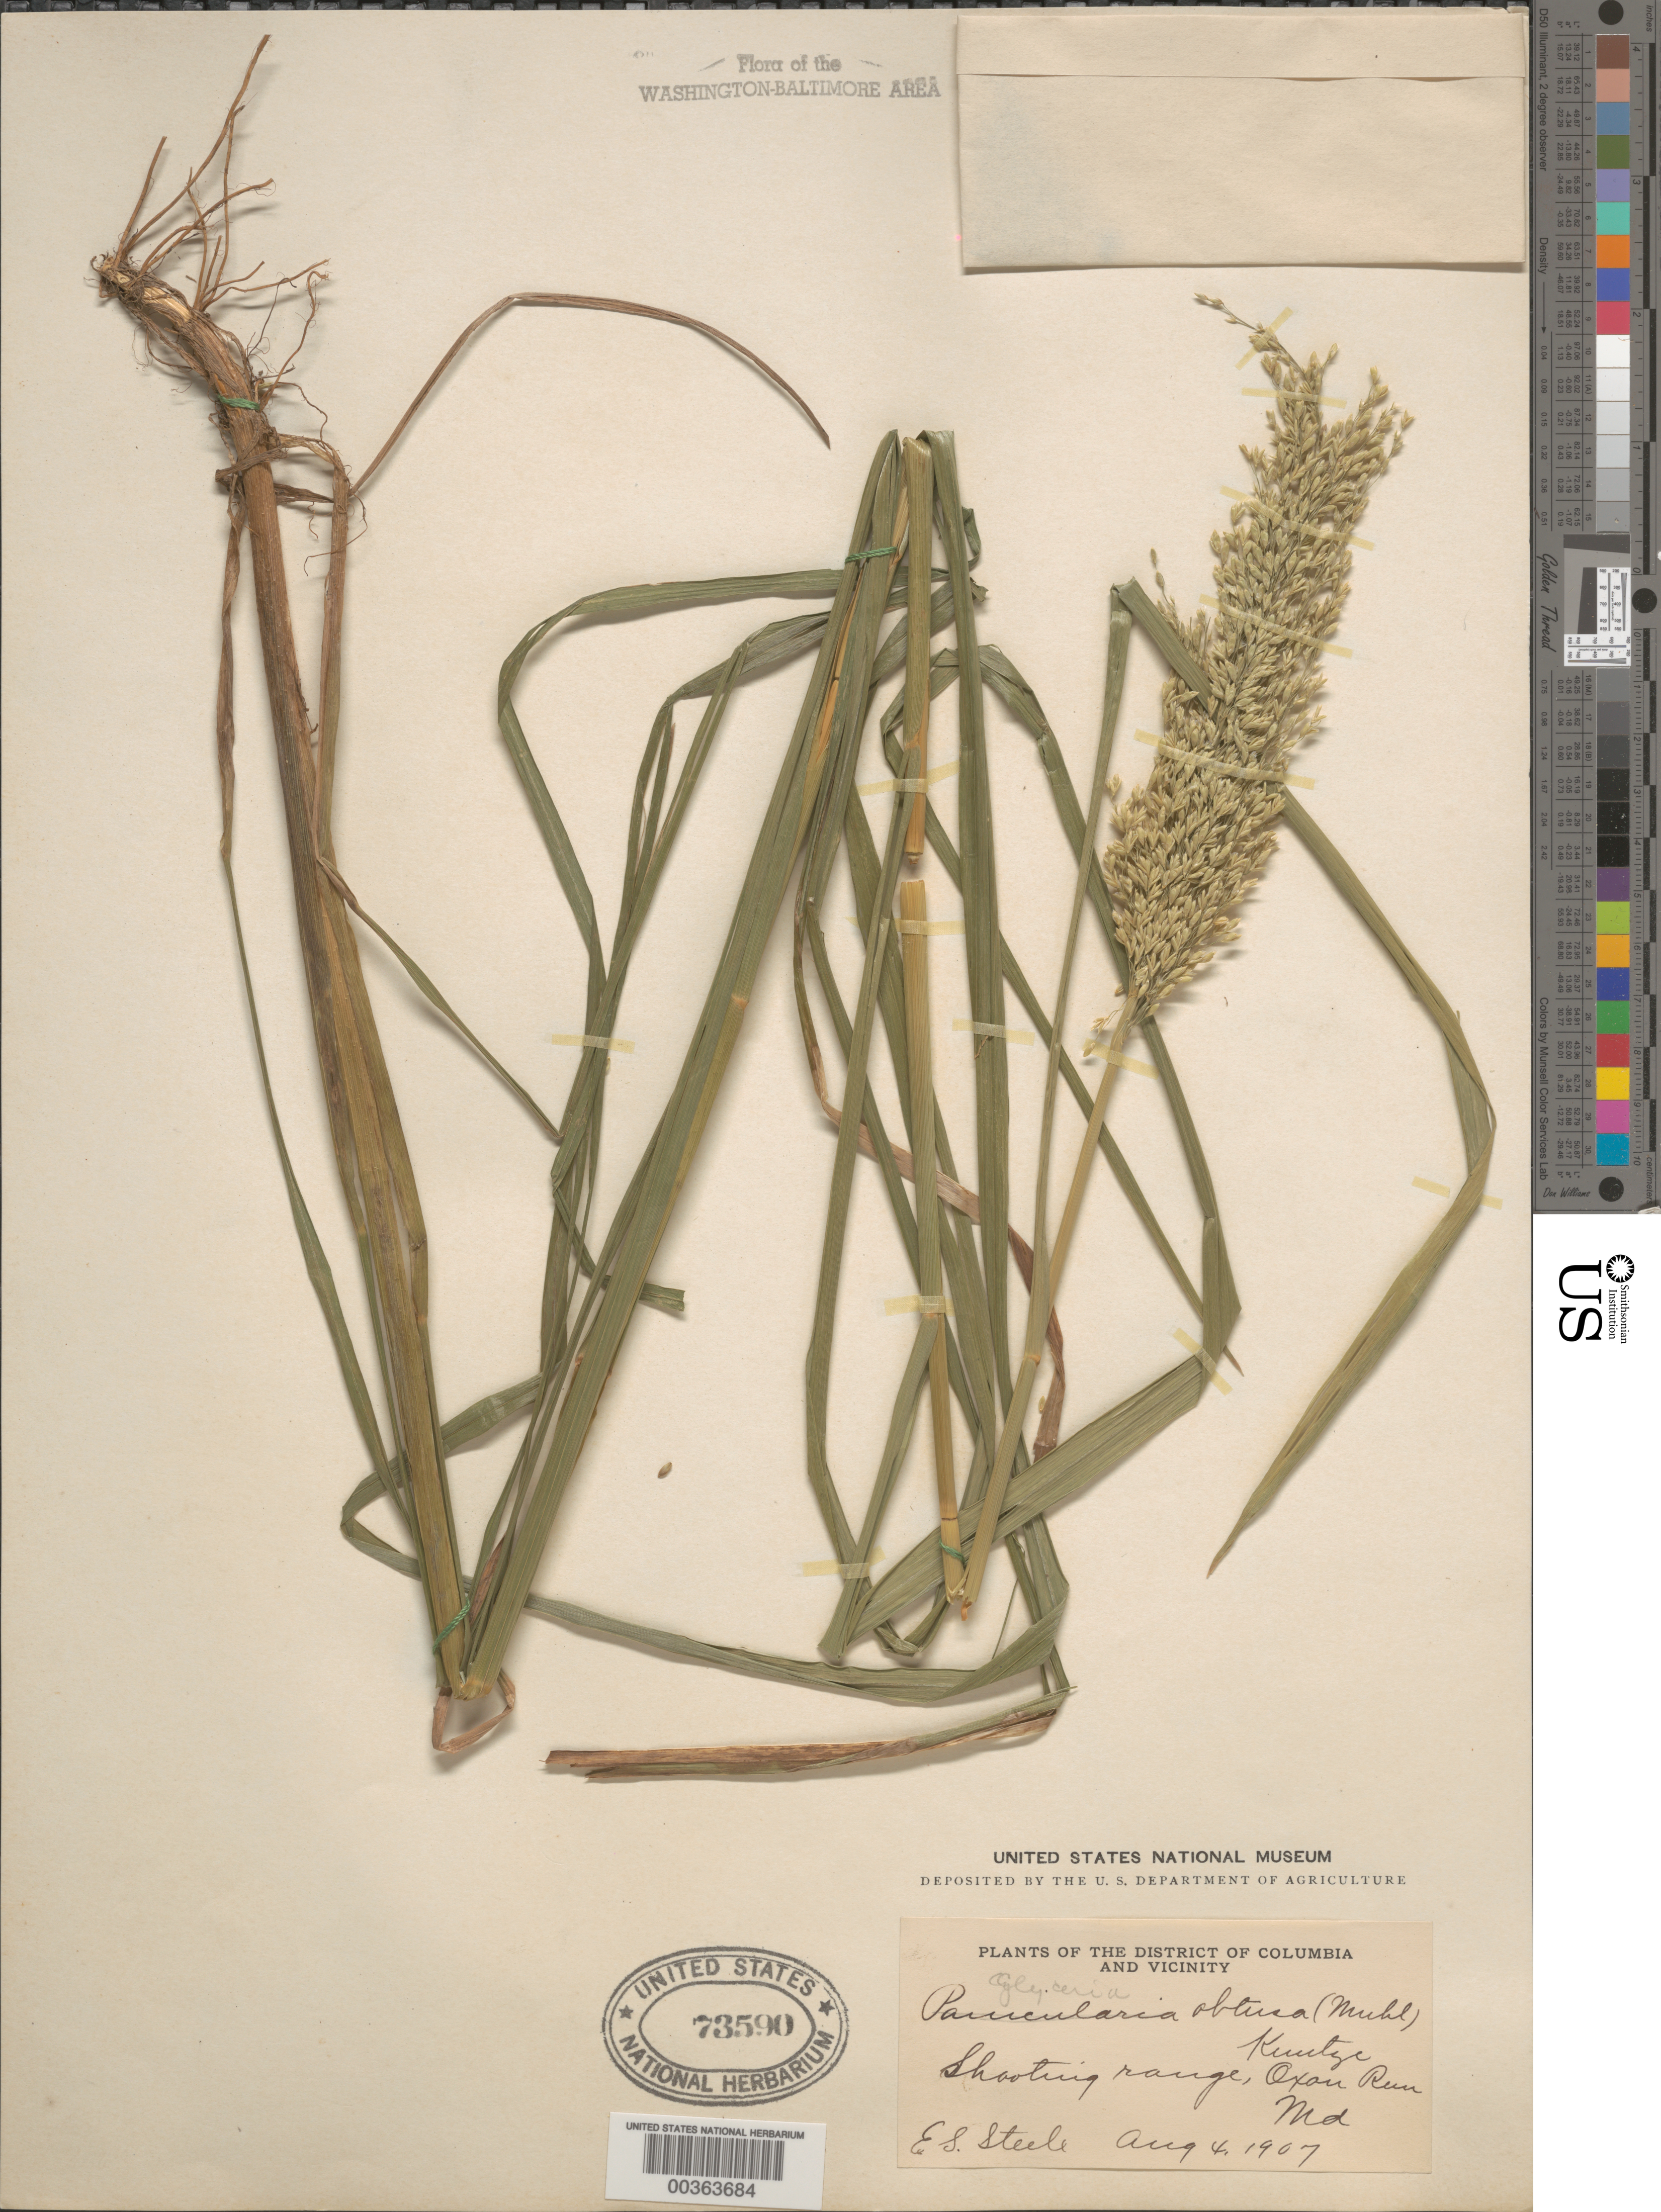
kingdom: Plantae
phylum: Tracheophyta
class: Liliopsida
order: Poales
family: Poaceae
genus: Glyceria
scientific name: Glyceria obtusa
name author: (Muhl.) Trin.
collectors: E. Steele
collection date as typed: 04 Aug 1907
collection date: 1907-08-04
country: United States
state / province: Maryland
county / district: Prince George's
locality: Oxon Run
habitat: Shooting range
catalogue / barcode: US 73590